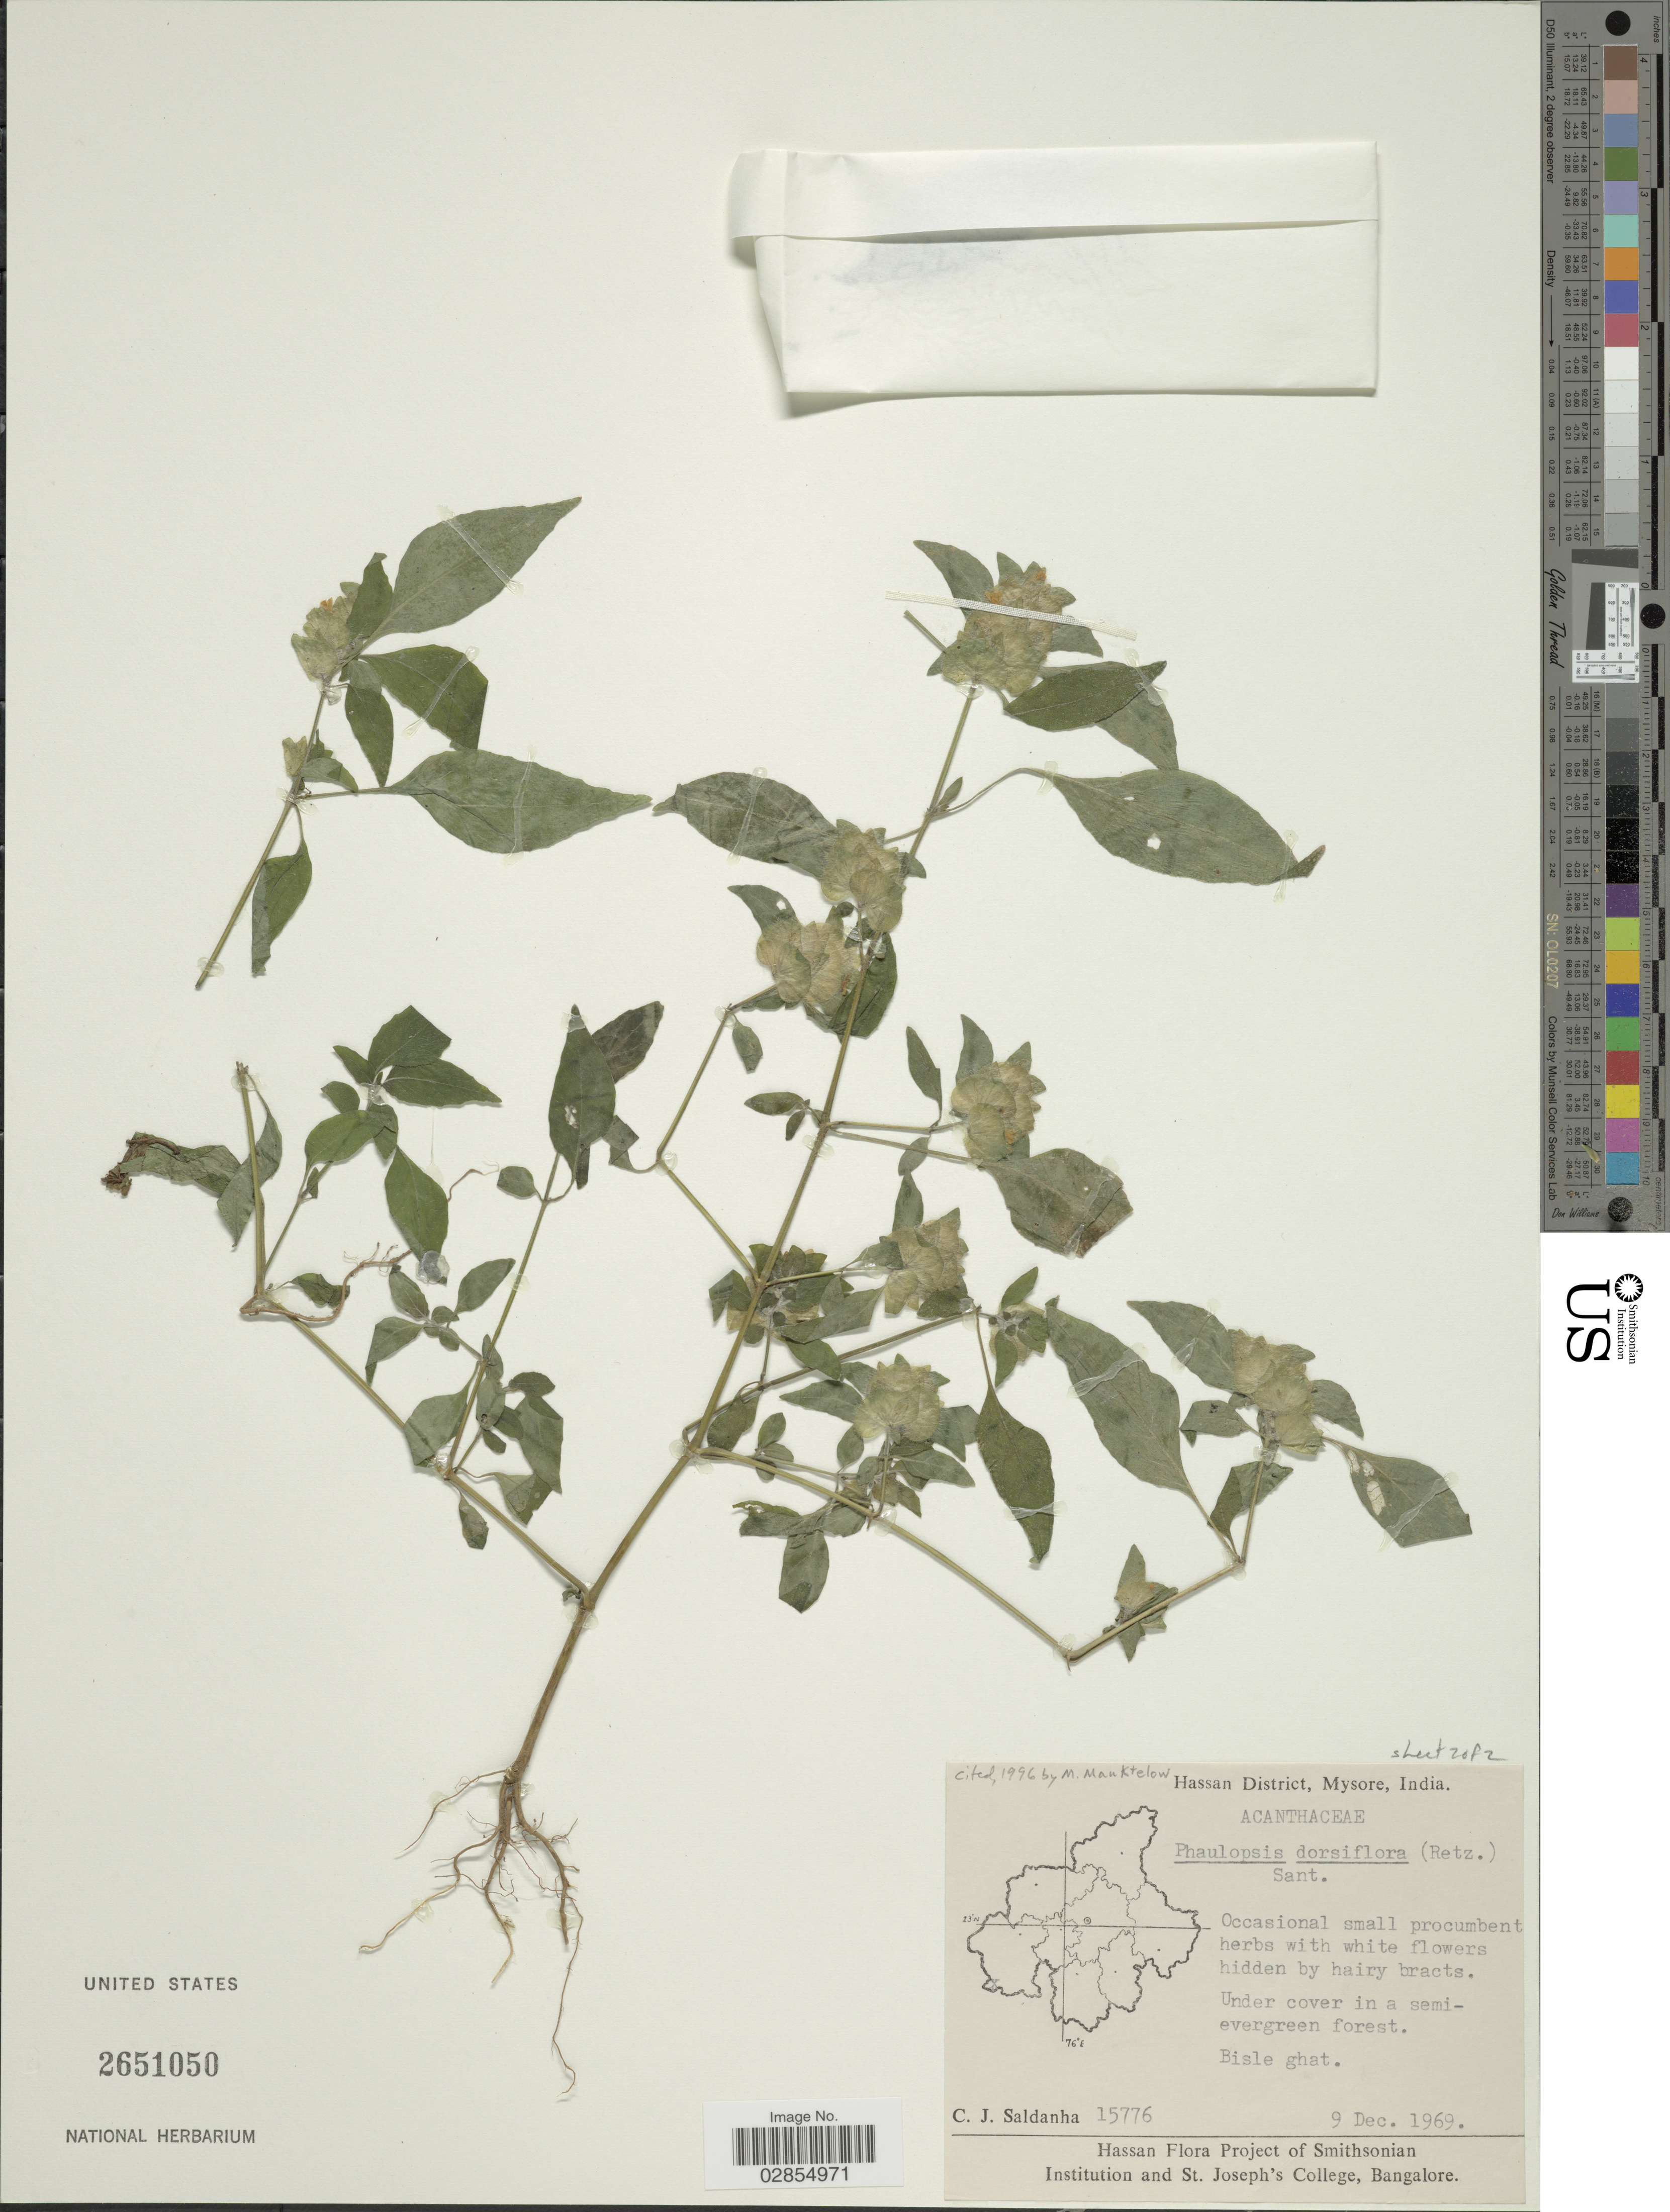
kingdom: Plantae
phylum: Tracheophyta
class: Magnoliopsida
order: Lamiales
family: Acanthaceae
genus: Phaulopsis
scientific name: Phaulopsis dorsiflora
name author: (Retz.) Santapau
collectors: C. J. Saldanha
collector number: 15776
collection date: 1969-12-09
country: India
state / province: Karnataka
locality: Hassan District, Mysore, Bisle ghat.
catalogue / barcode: US 2651050